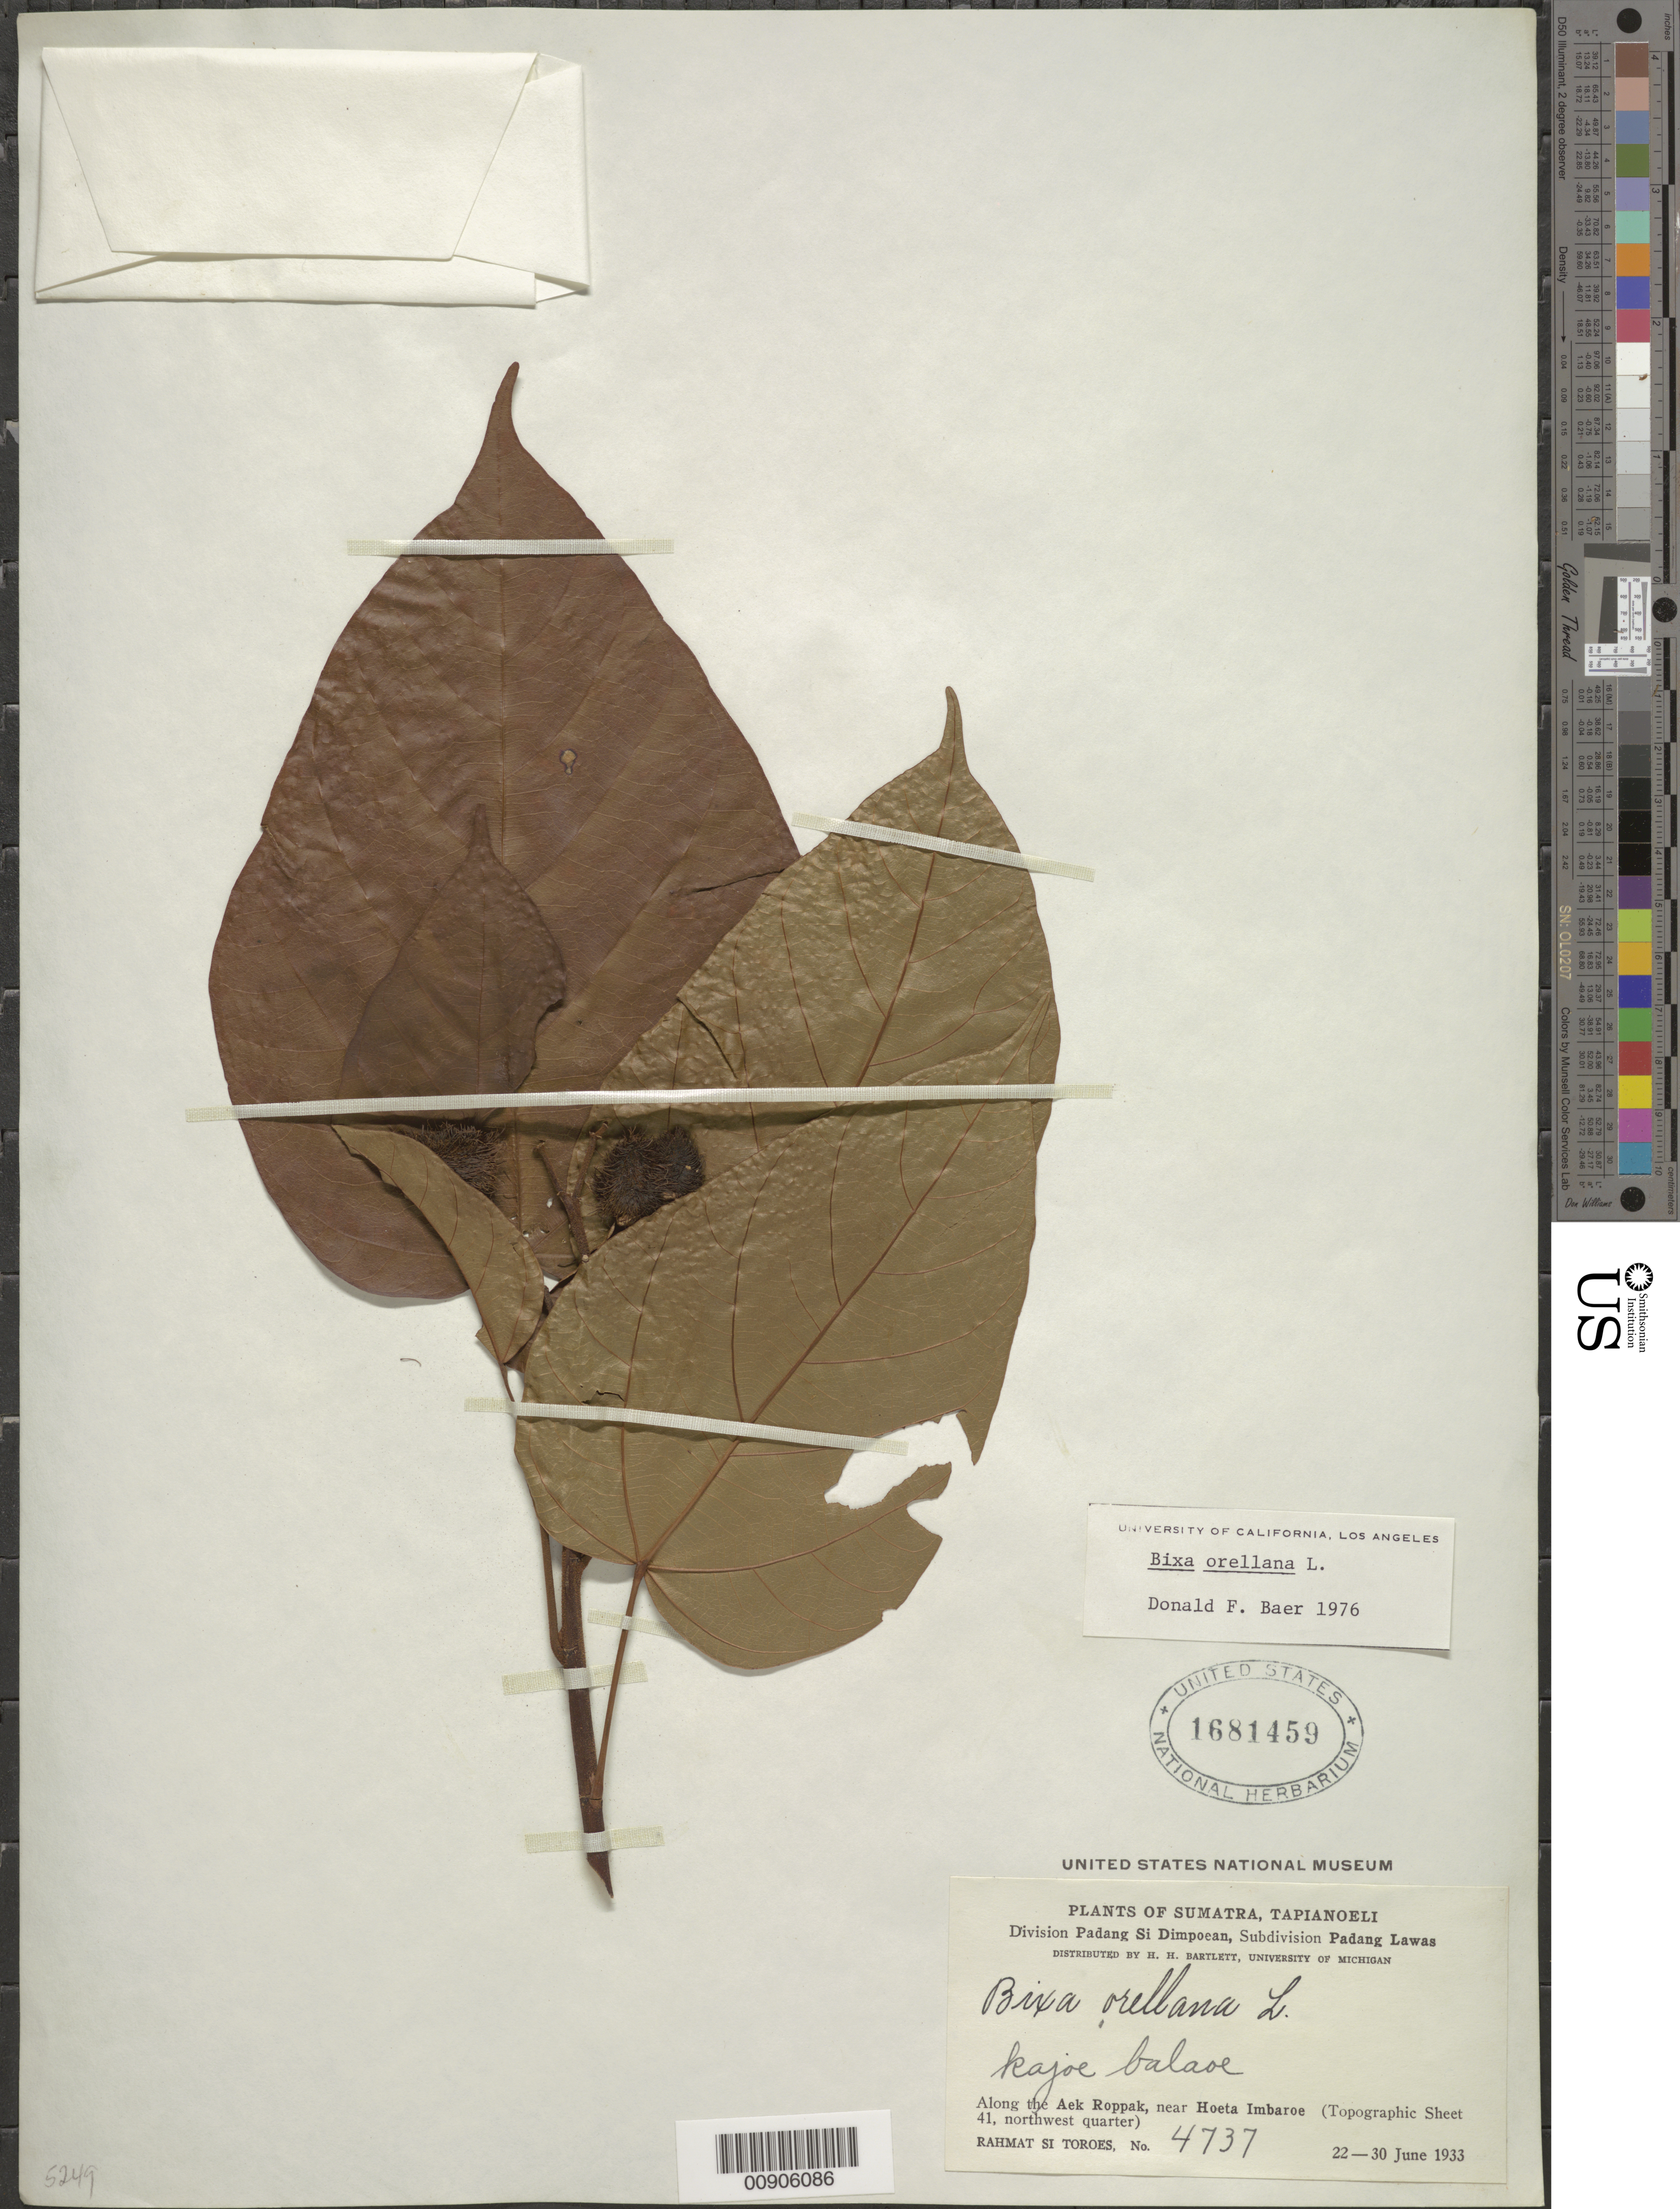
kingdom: Plantae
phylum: Tracheophyta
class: Magnoliopsida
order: Malvales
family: Bixaceae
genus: Bixa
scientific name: Bixa orellana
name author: L.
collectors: Rahmat Si Boeea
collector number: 4737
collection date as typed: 22 Jun 1933 to 30 Jun 1933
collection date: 1933-06-22/1933-06-30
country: Indonesia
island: Sumatra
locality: Along the Aek Roppak, near Hoeta Imbaroe (Topographic sheet 41, northwest quarter.)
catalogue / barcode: US 1681459